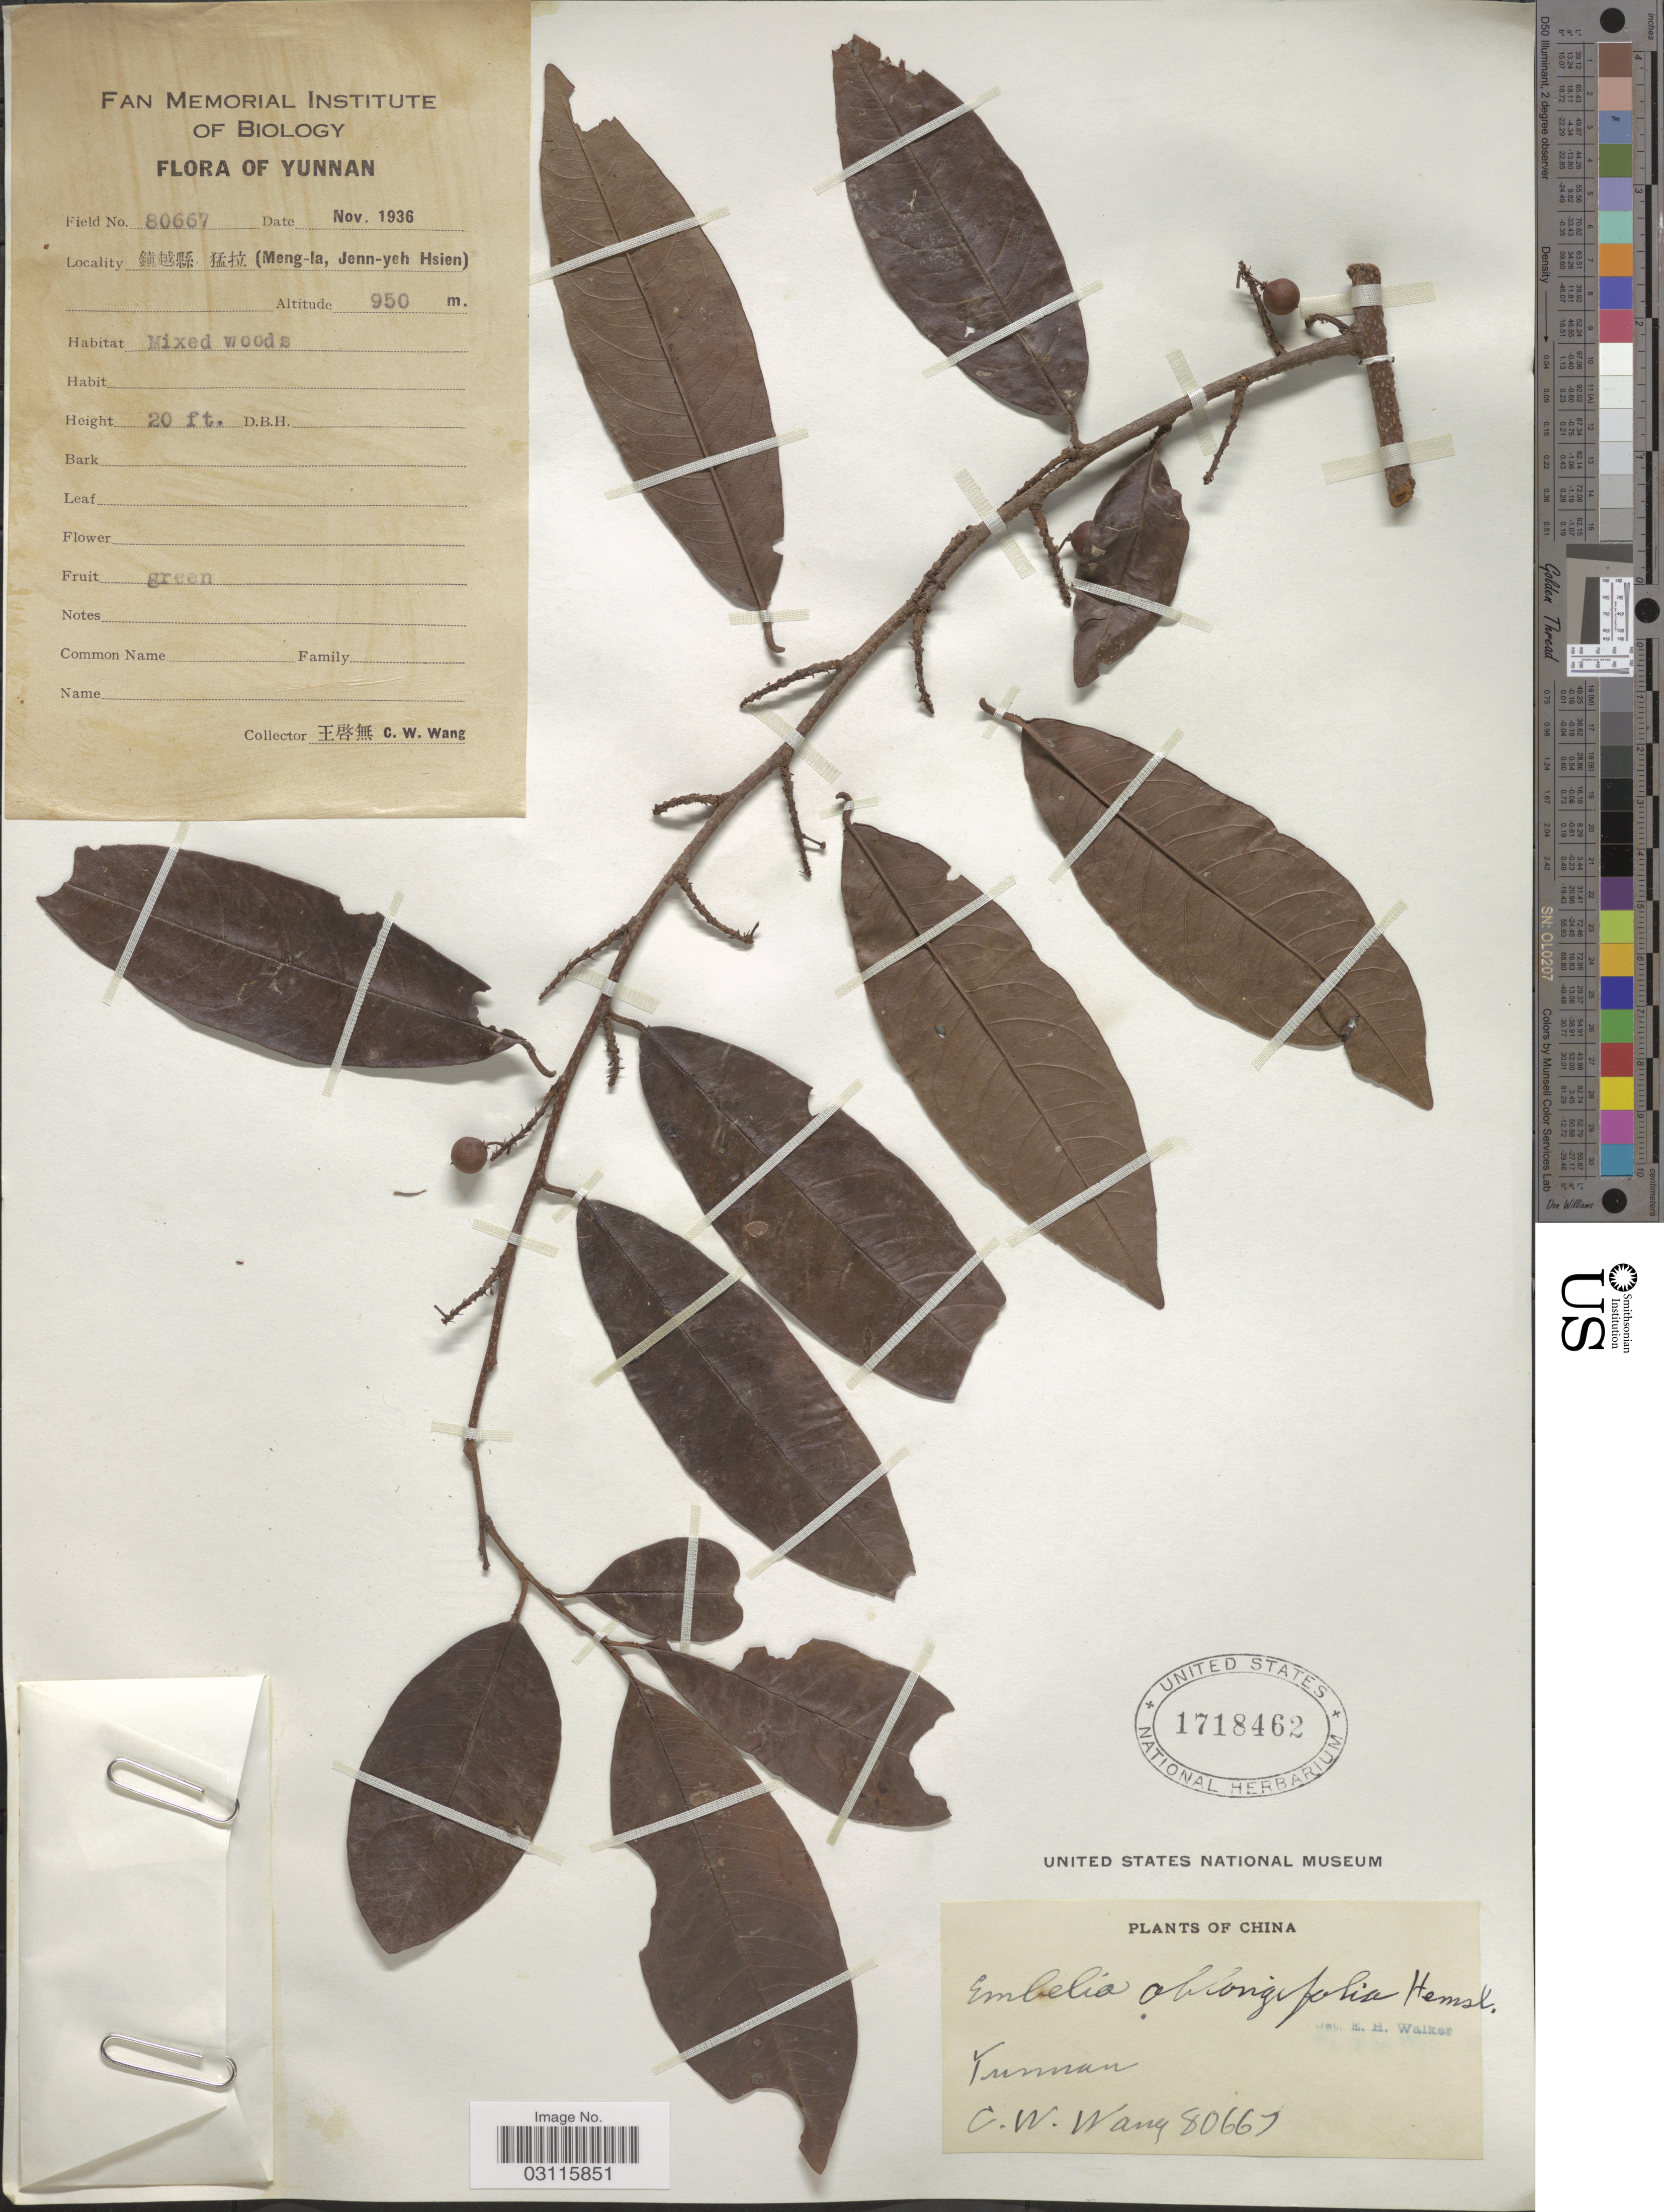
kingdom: Plantae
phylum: Tracheophyta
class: Magnoliopsida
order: Ericales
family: Primulaceae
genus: Embelia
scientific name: Embelia oblongifolia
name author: Hemsl.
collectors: C. W. Wang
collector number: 80667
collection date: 1936-11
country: China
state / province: Yunnan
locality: (Meng-la, Jenn-yeh Hsien).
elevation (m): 950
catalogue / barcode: US 1718462